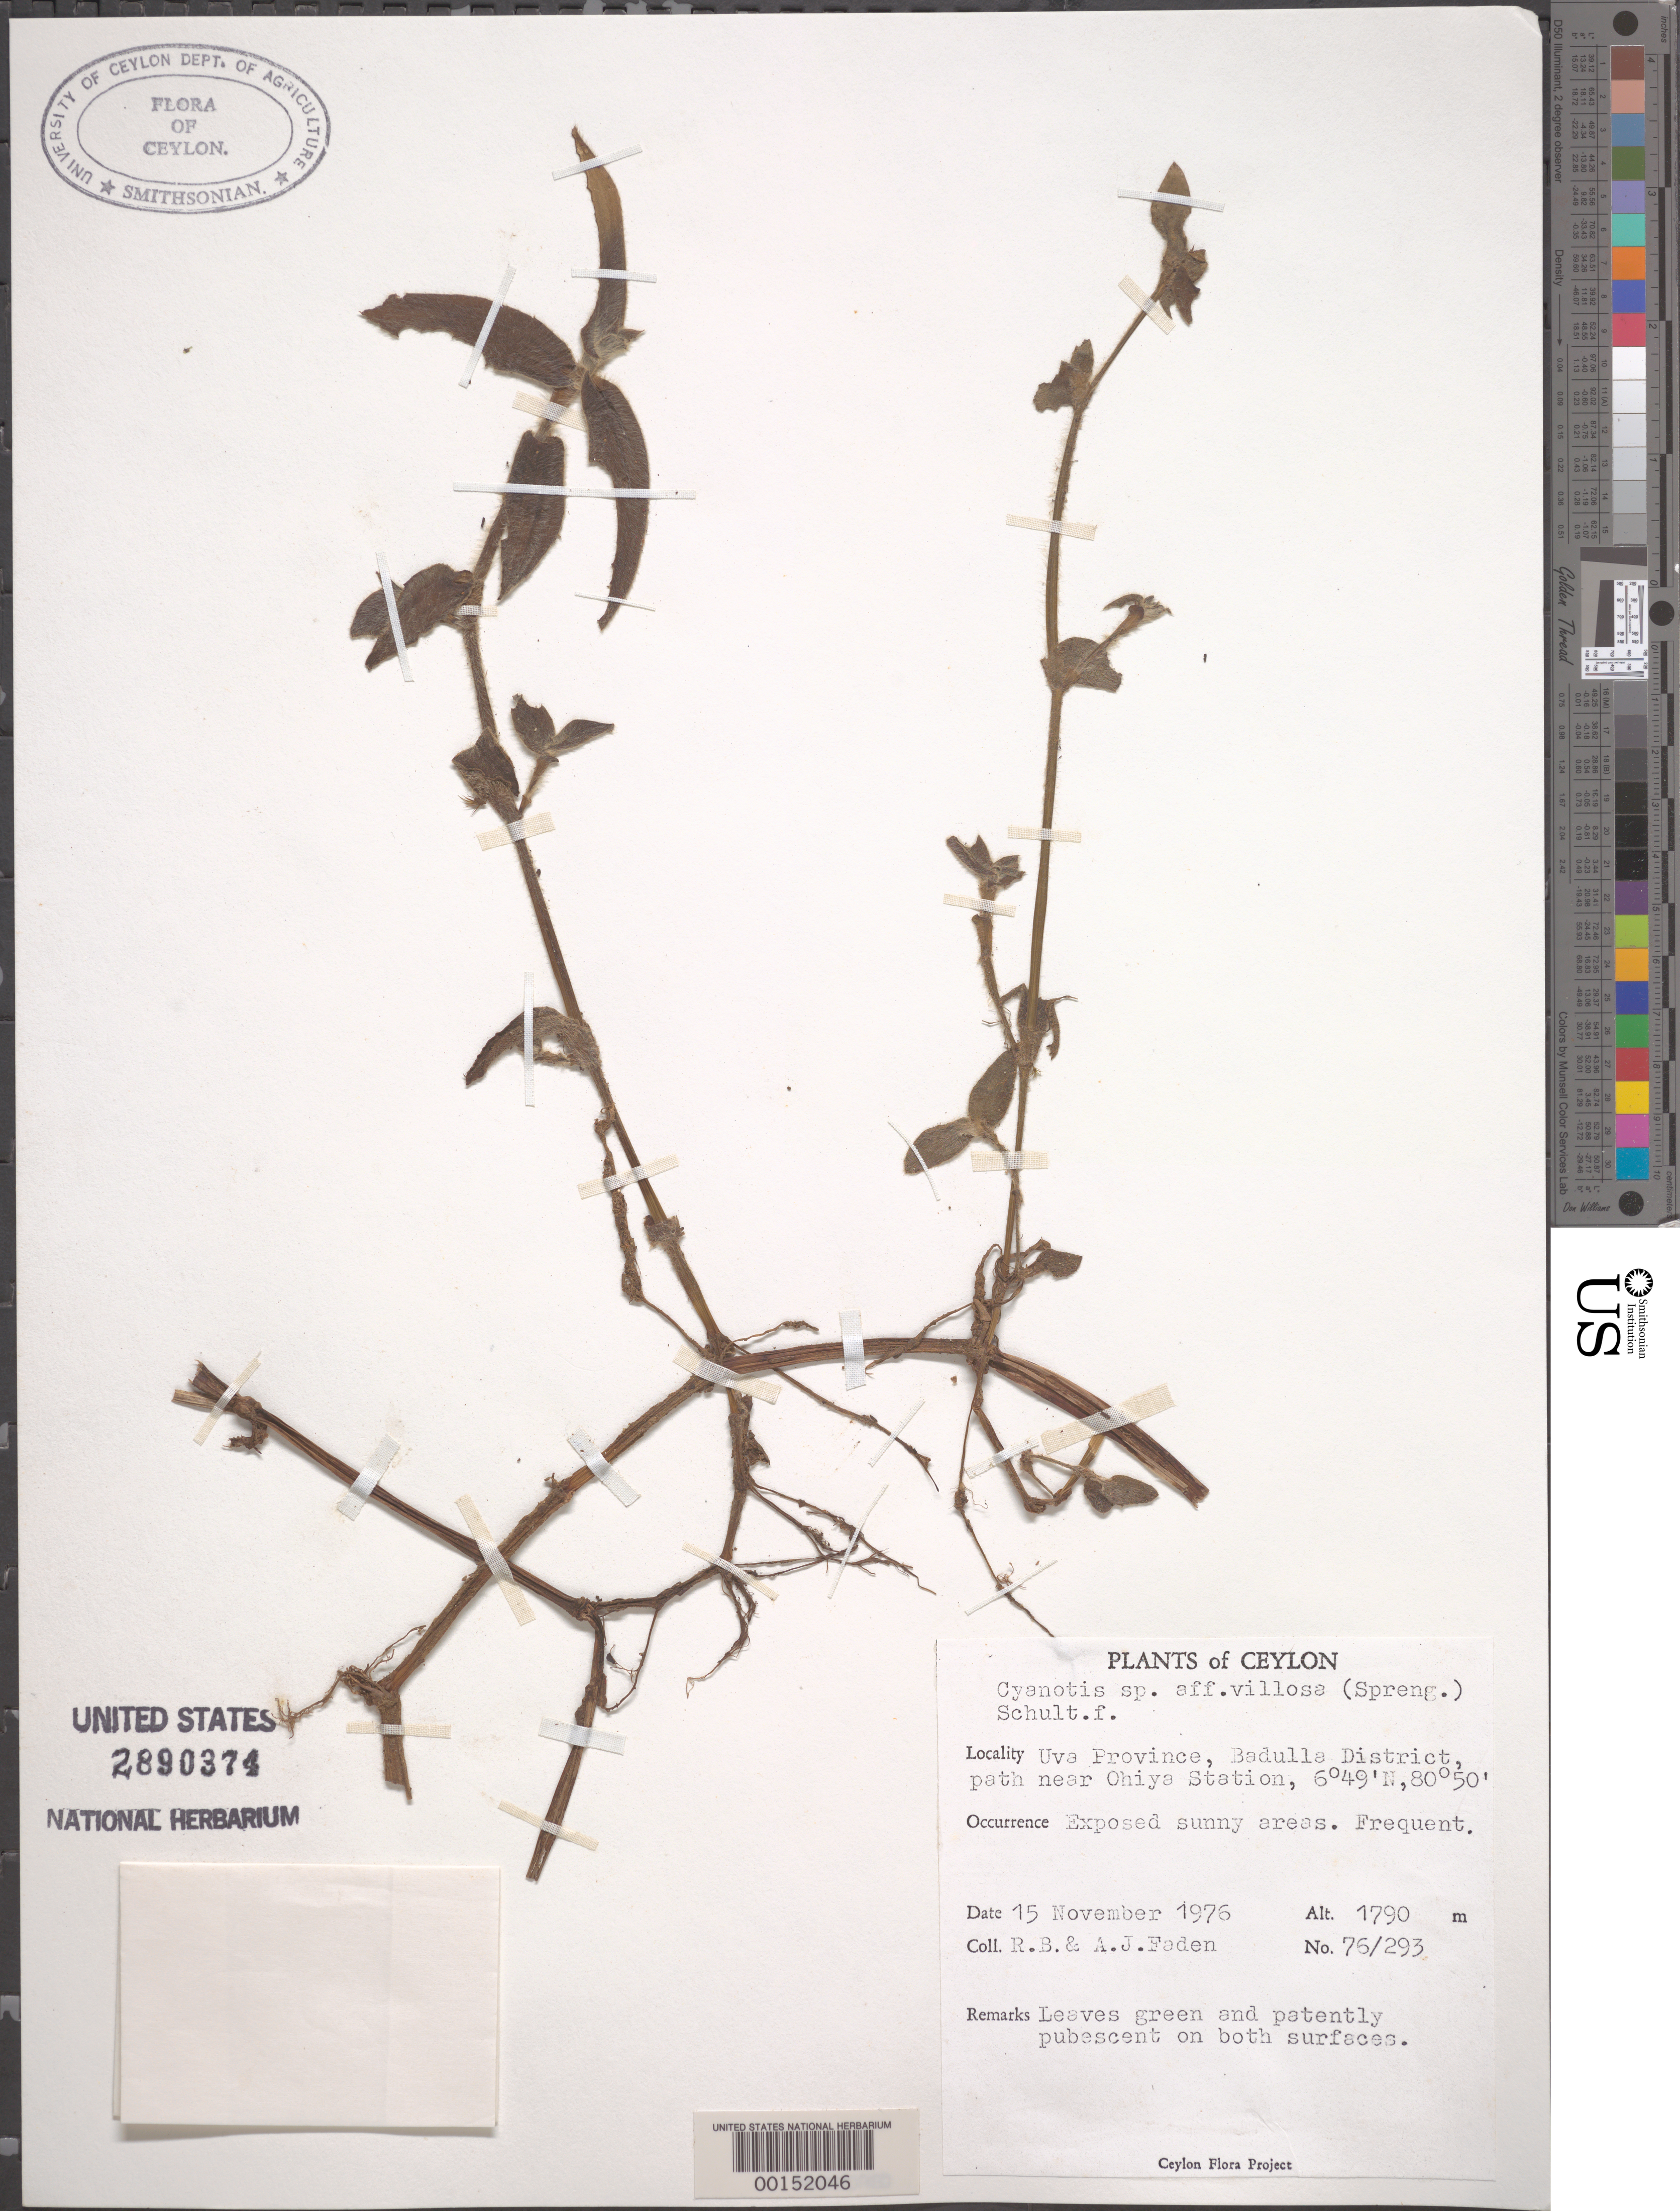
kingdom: Plantae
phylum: Tracheophyta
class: Liliopsida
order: Commelinales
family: Commelinaceae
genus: Cyanotis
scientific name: Cyanotis villosa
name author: (Spreng.) Schult. & Schult. f.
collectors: R. B. Faden & A. J. Faden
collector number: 76/293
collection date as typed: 15 Nov 1976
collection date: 1976-11-15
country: Sri Lanka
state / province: Uva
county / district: Badulla Dist.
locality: Near ohiya station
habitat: Exposed sunny areas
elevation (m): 1790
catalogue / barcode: US 2890374